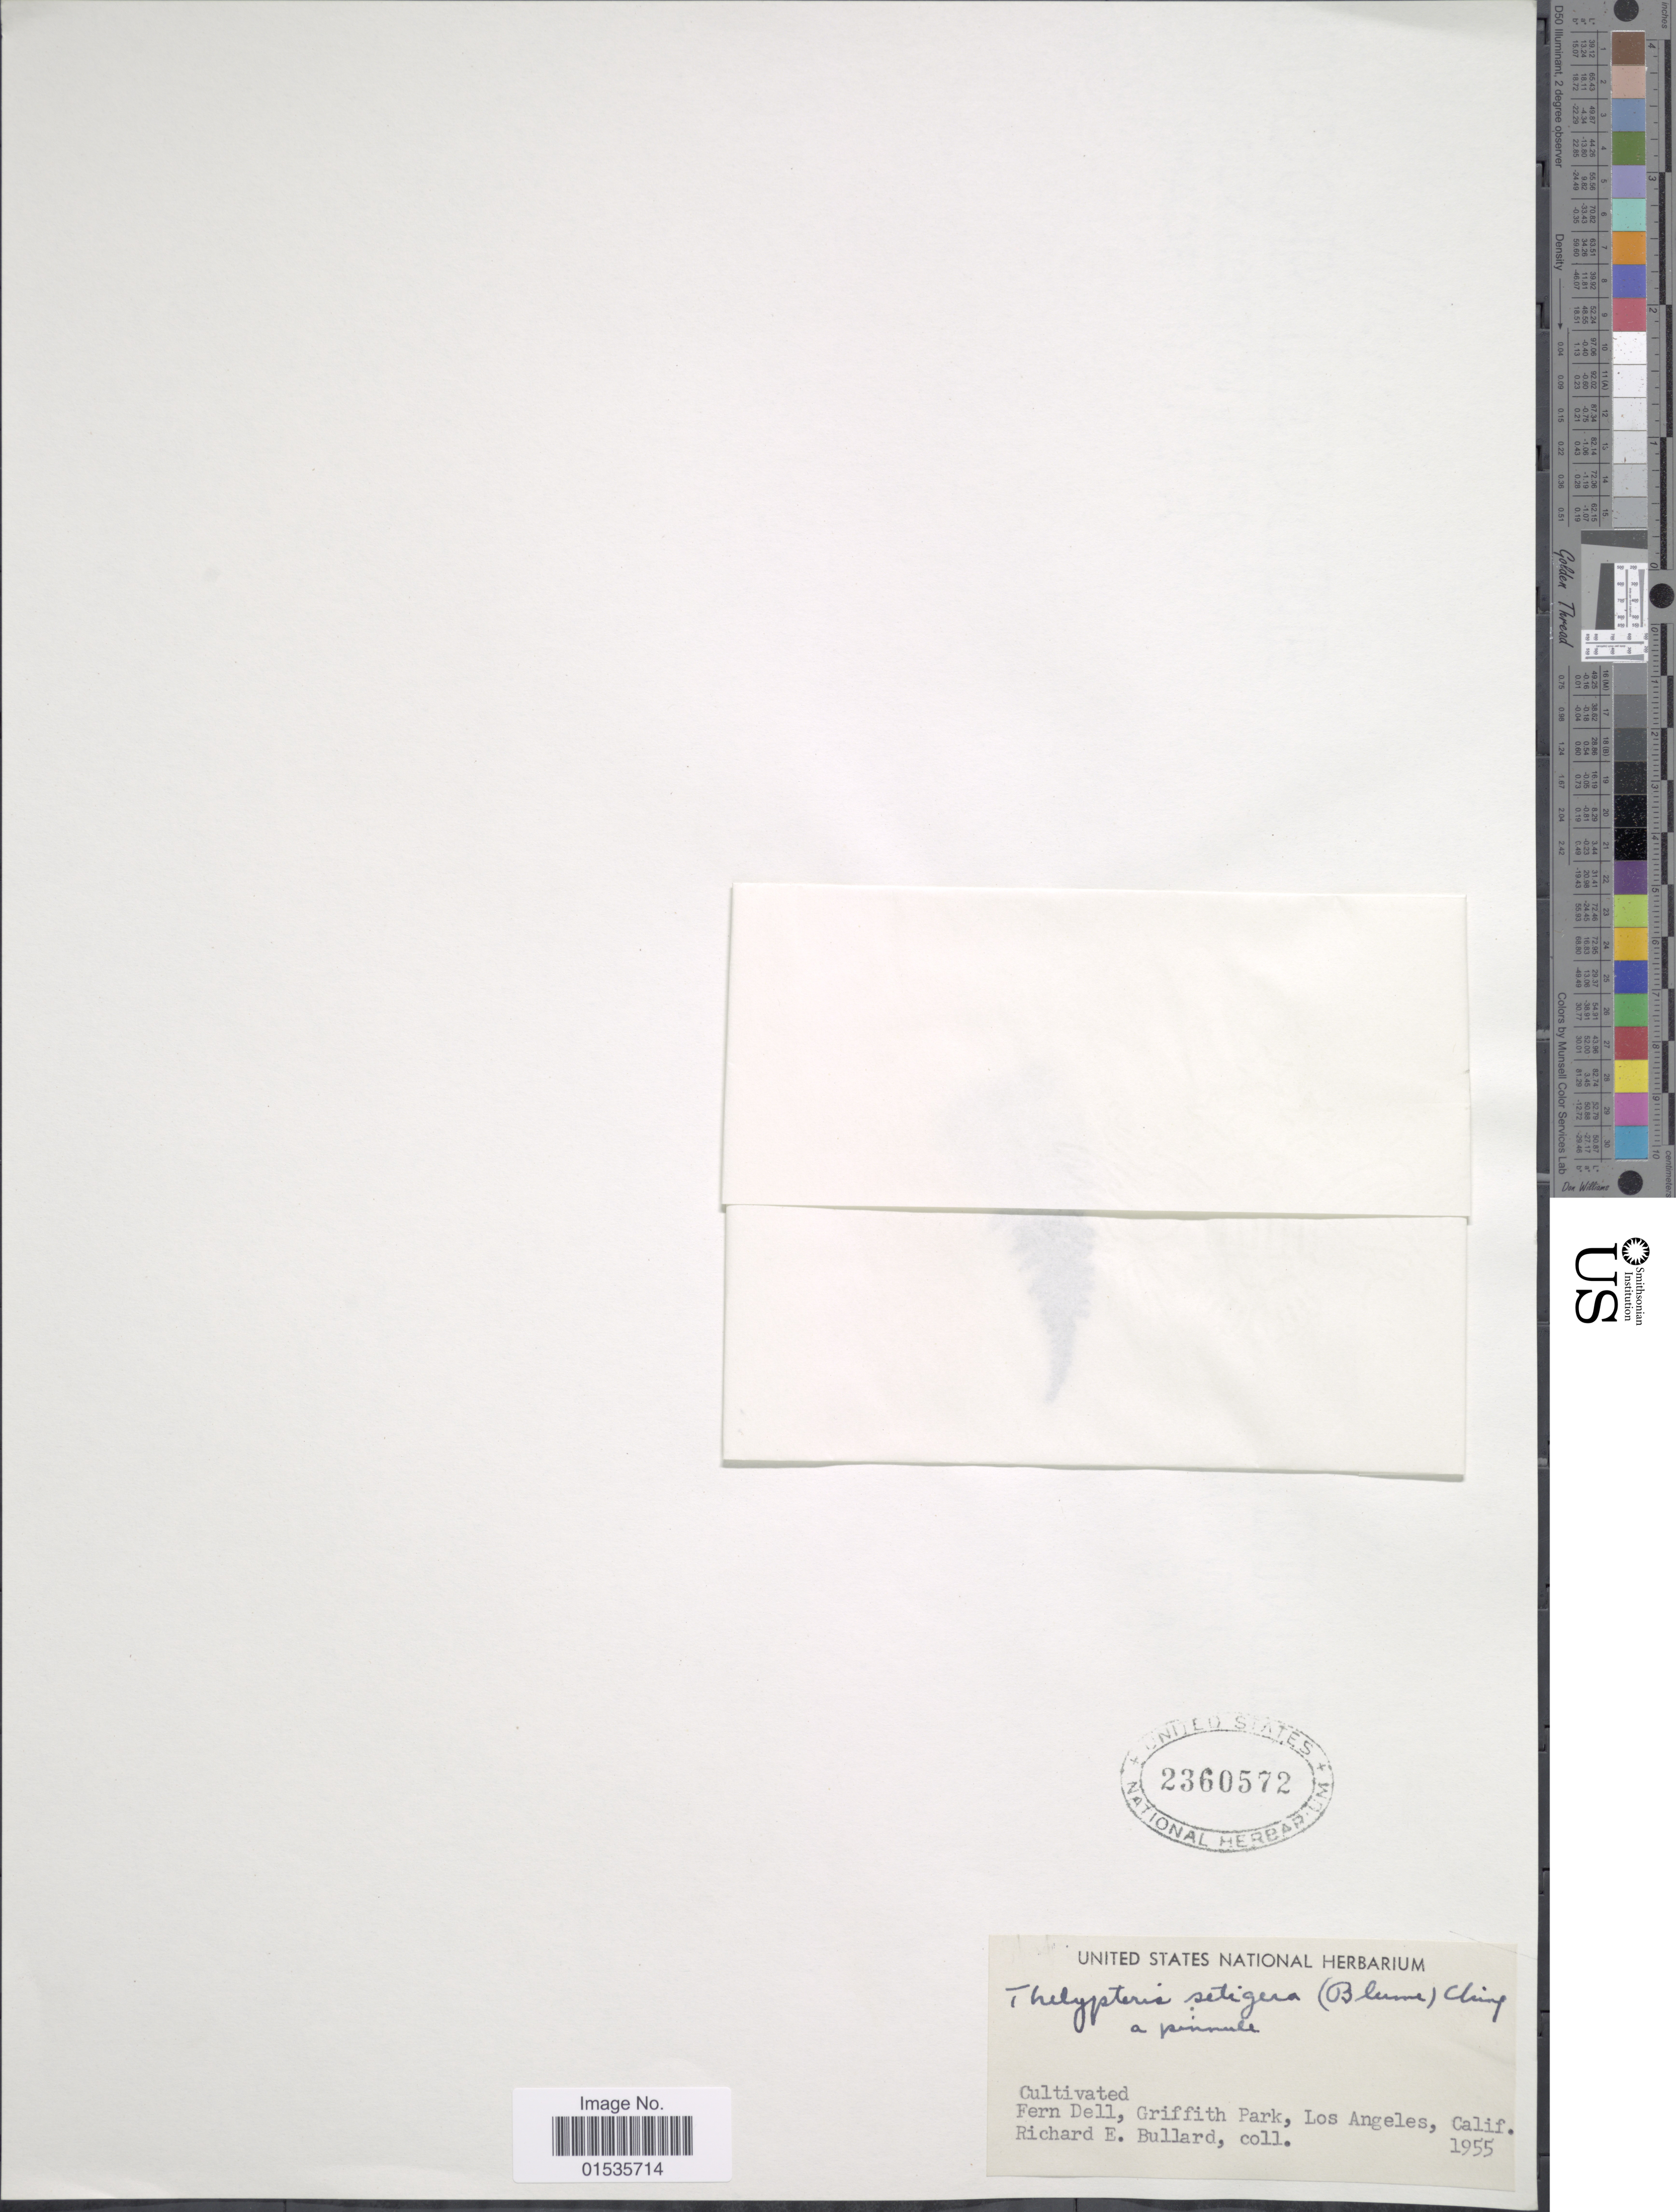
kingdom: Plantae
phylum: Tracheophyta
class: Polypodiopsida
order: Polypodiales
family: Thelypteridaceae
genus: Macrothelypteris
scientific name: Macrothelypteris torresiana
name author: (Gaudich.) Ching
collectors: R. Bullard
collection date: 1955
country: United States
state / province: California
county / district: Los Angeles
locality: Fern Dell, Griffith Park, Los Angeles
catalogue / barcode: US 2360572